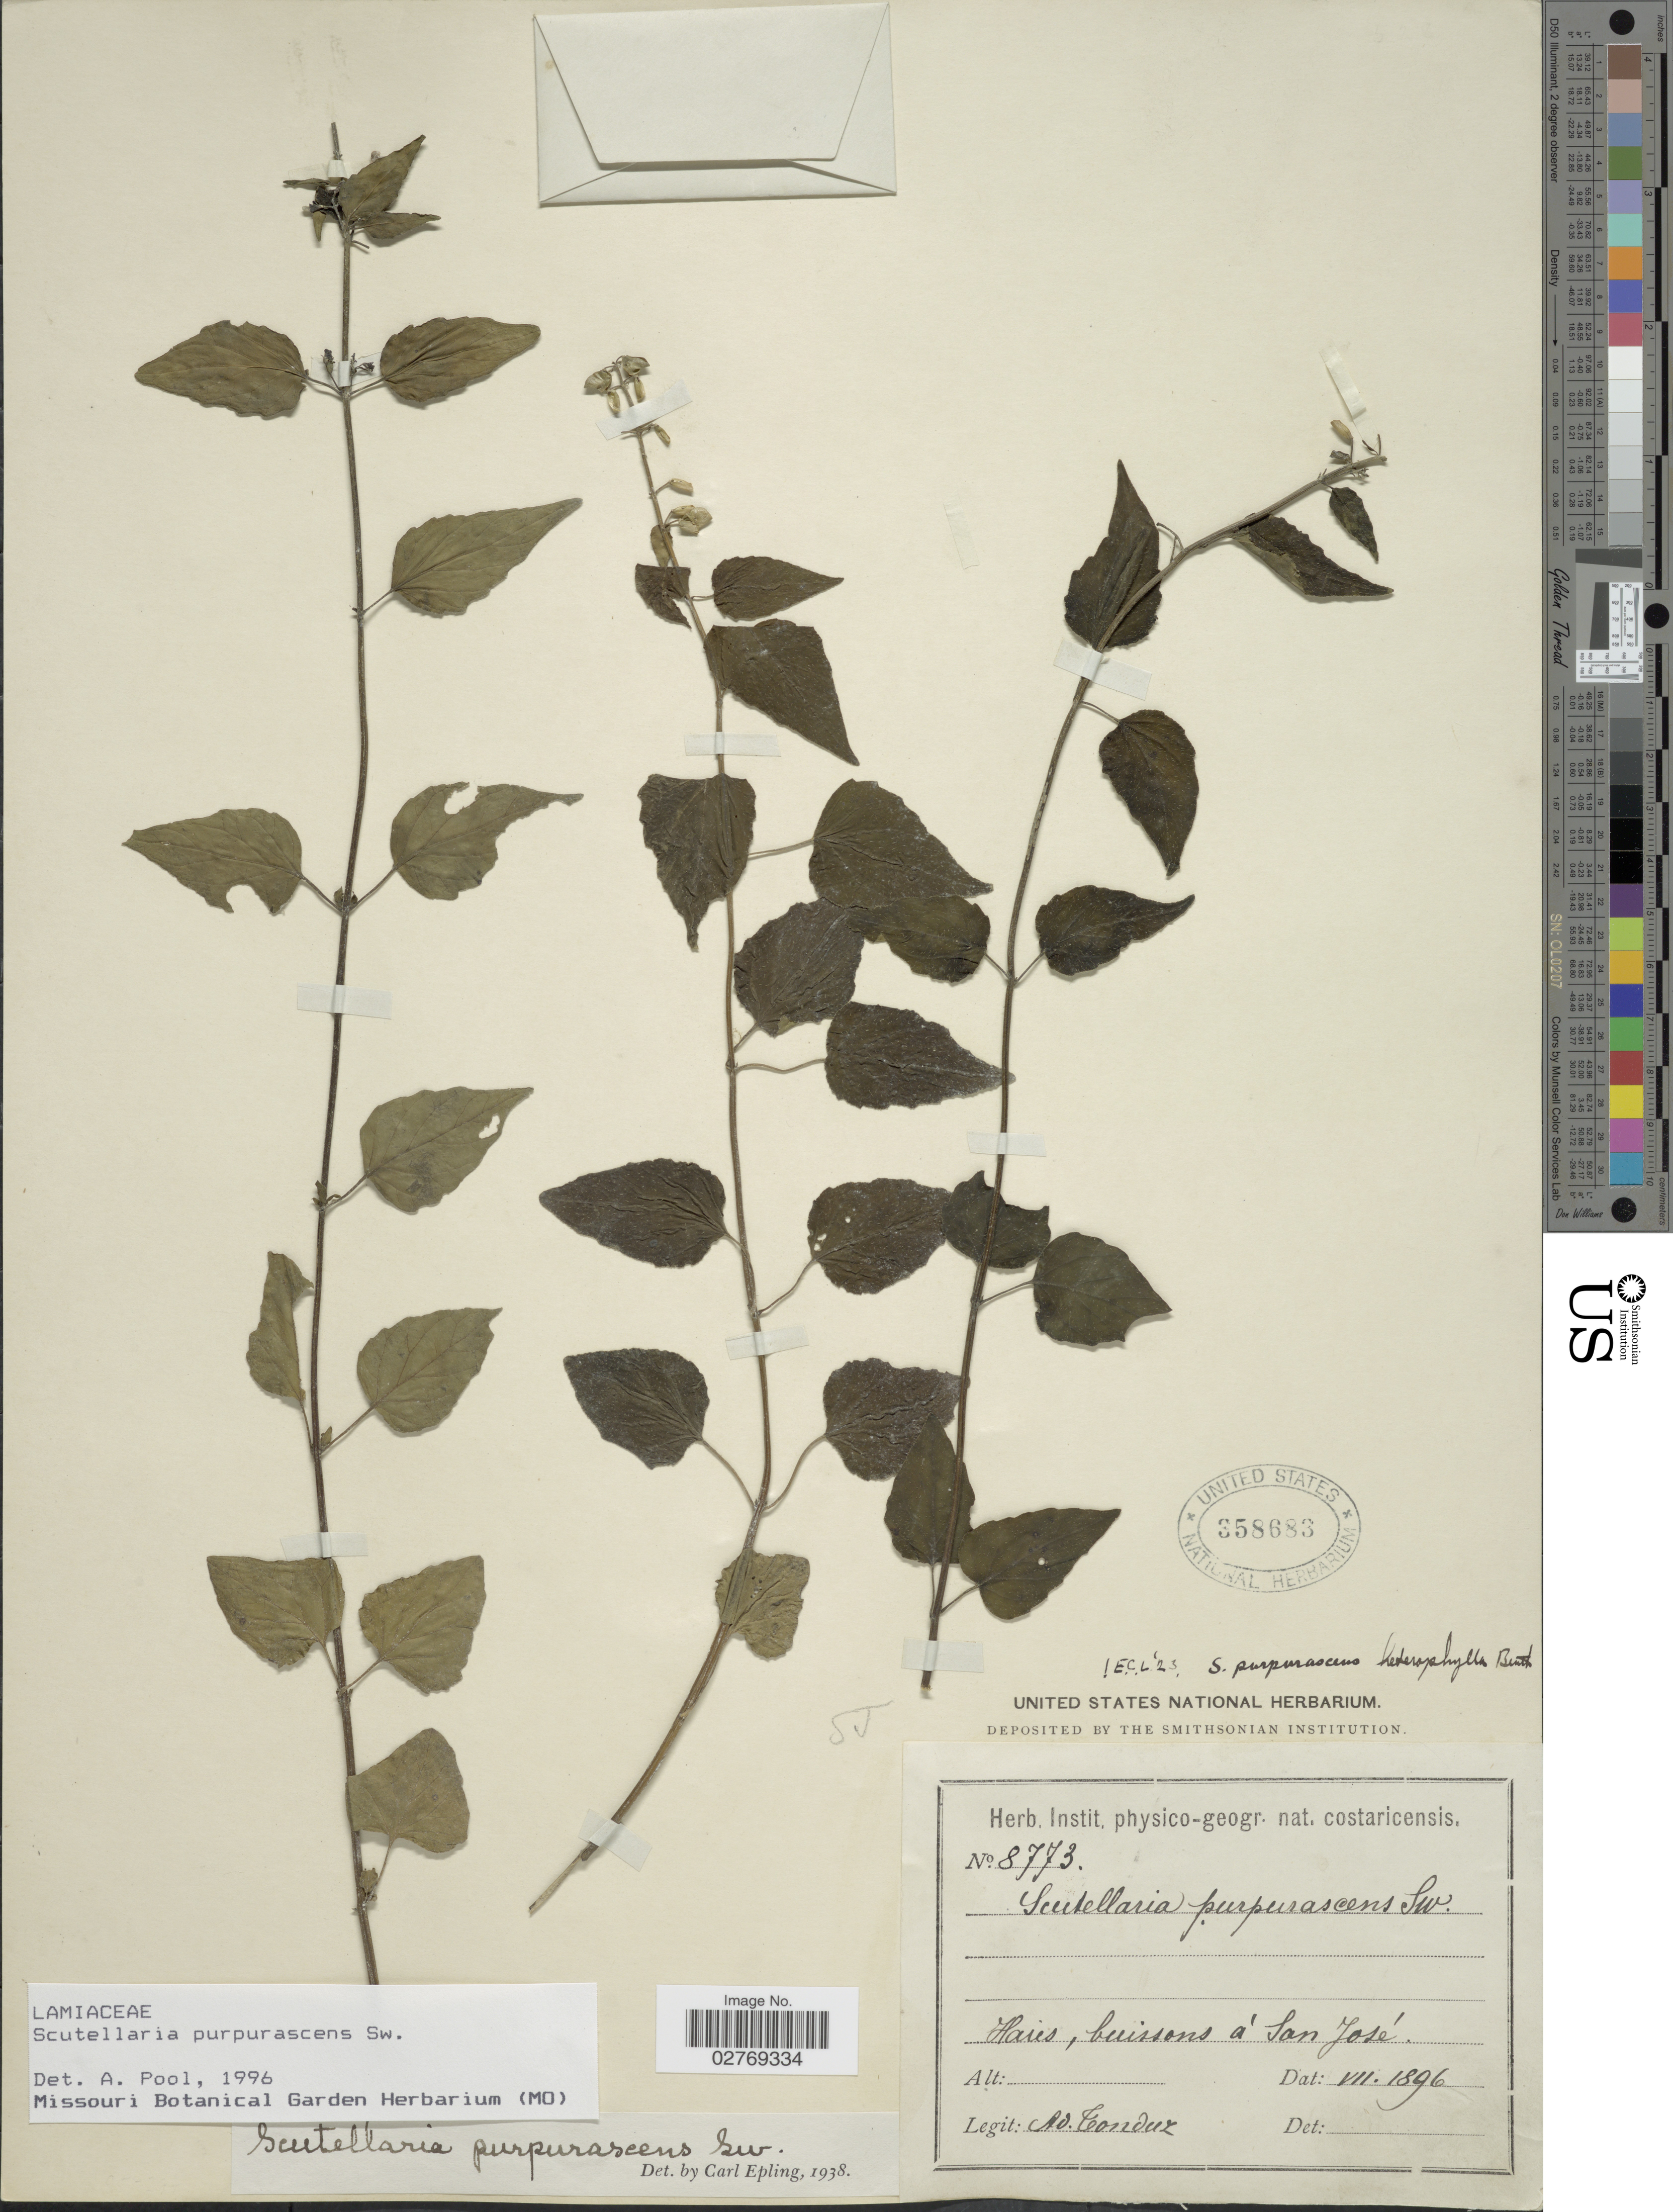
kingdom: Plantae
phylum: Tracheophyta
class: Magnoliopsida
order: Lamiales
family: Lamiaceae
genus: Scutellaria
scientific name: Scutellaria purpurascens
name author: Sw.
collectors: A. Tonduz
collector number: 8773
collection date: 1896-07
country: Costa Rica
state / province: San José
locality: Haies, buissons á San José.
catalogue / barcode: US 358683